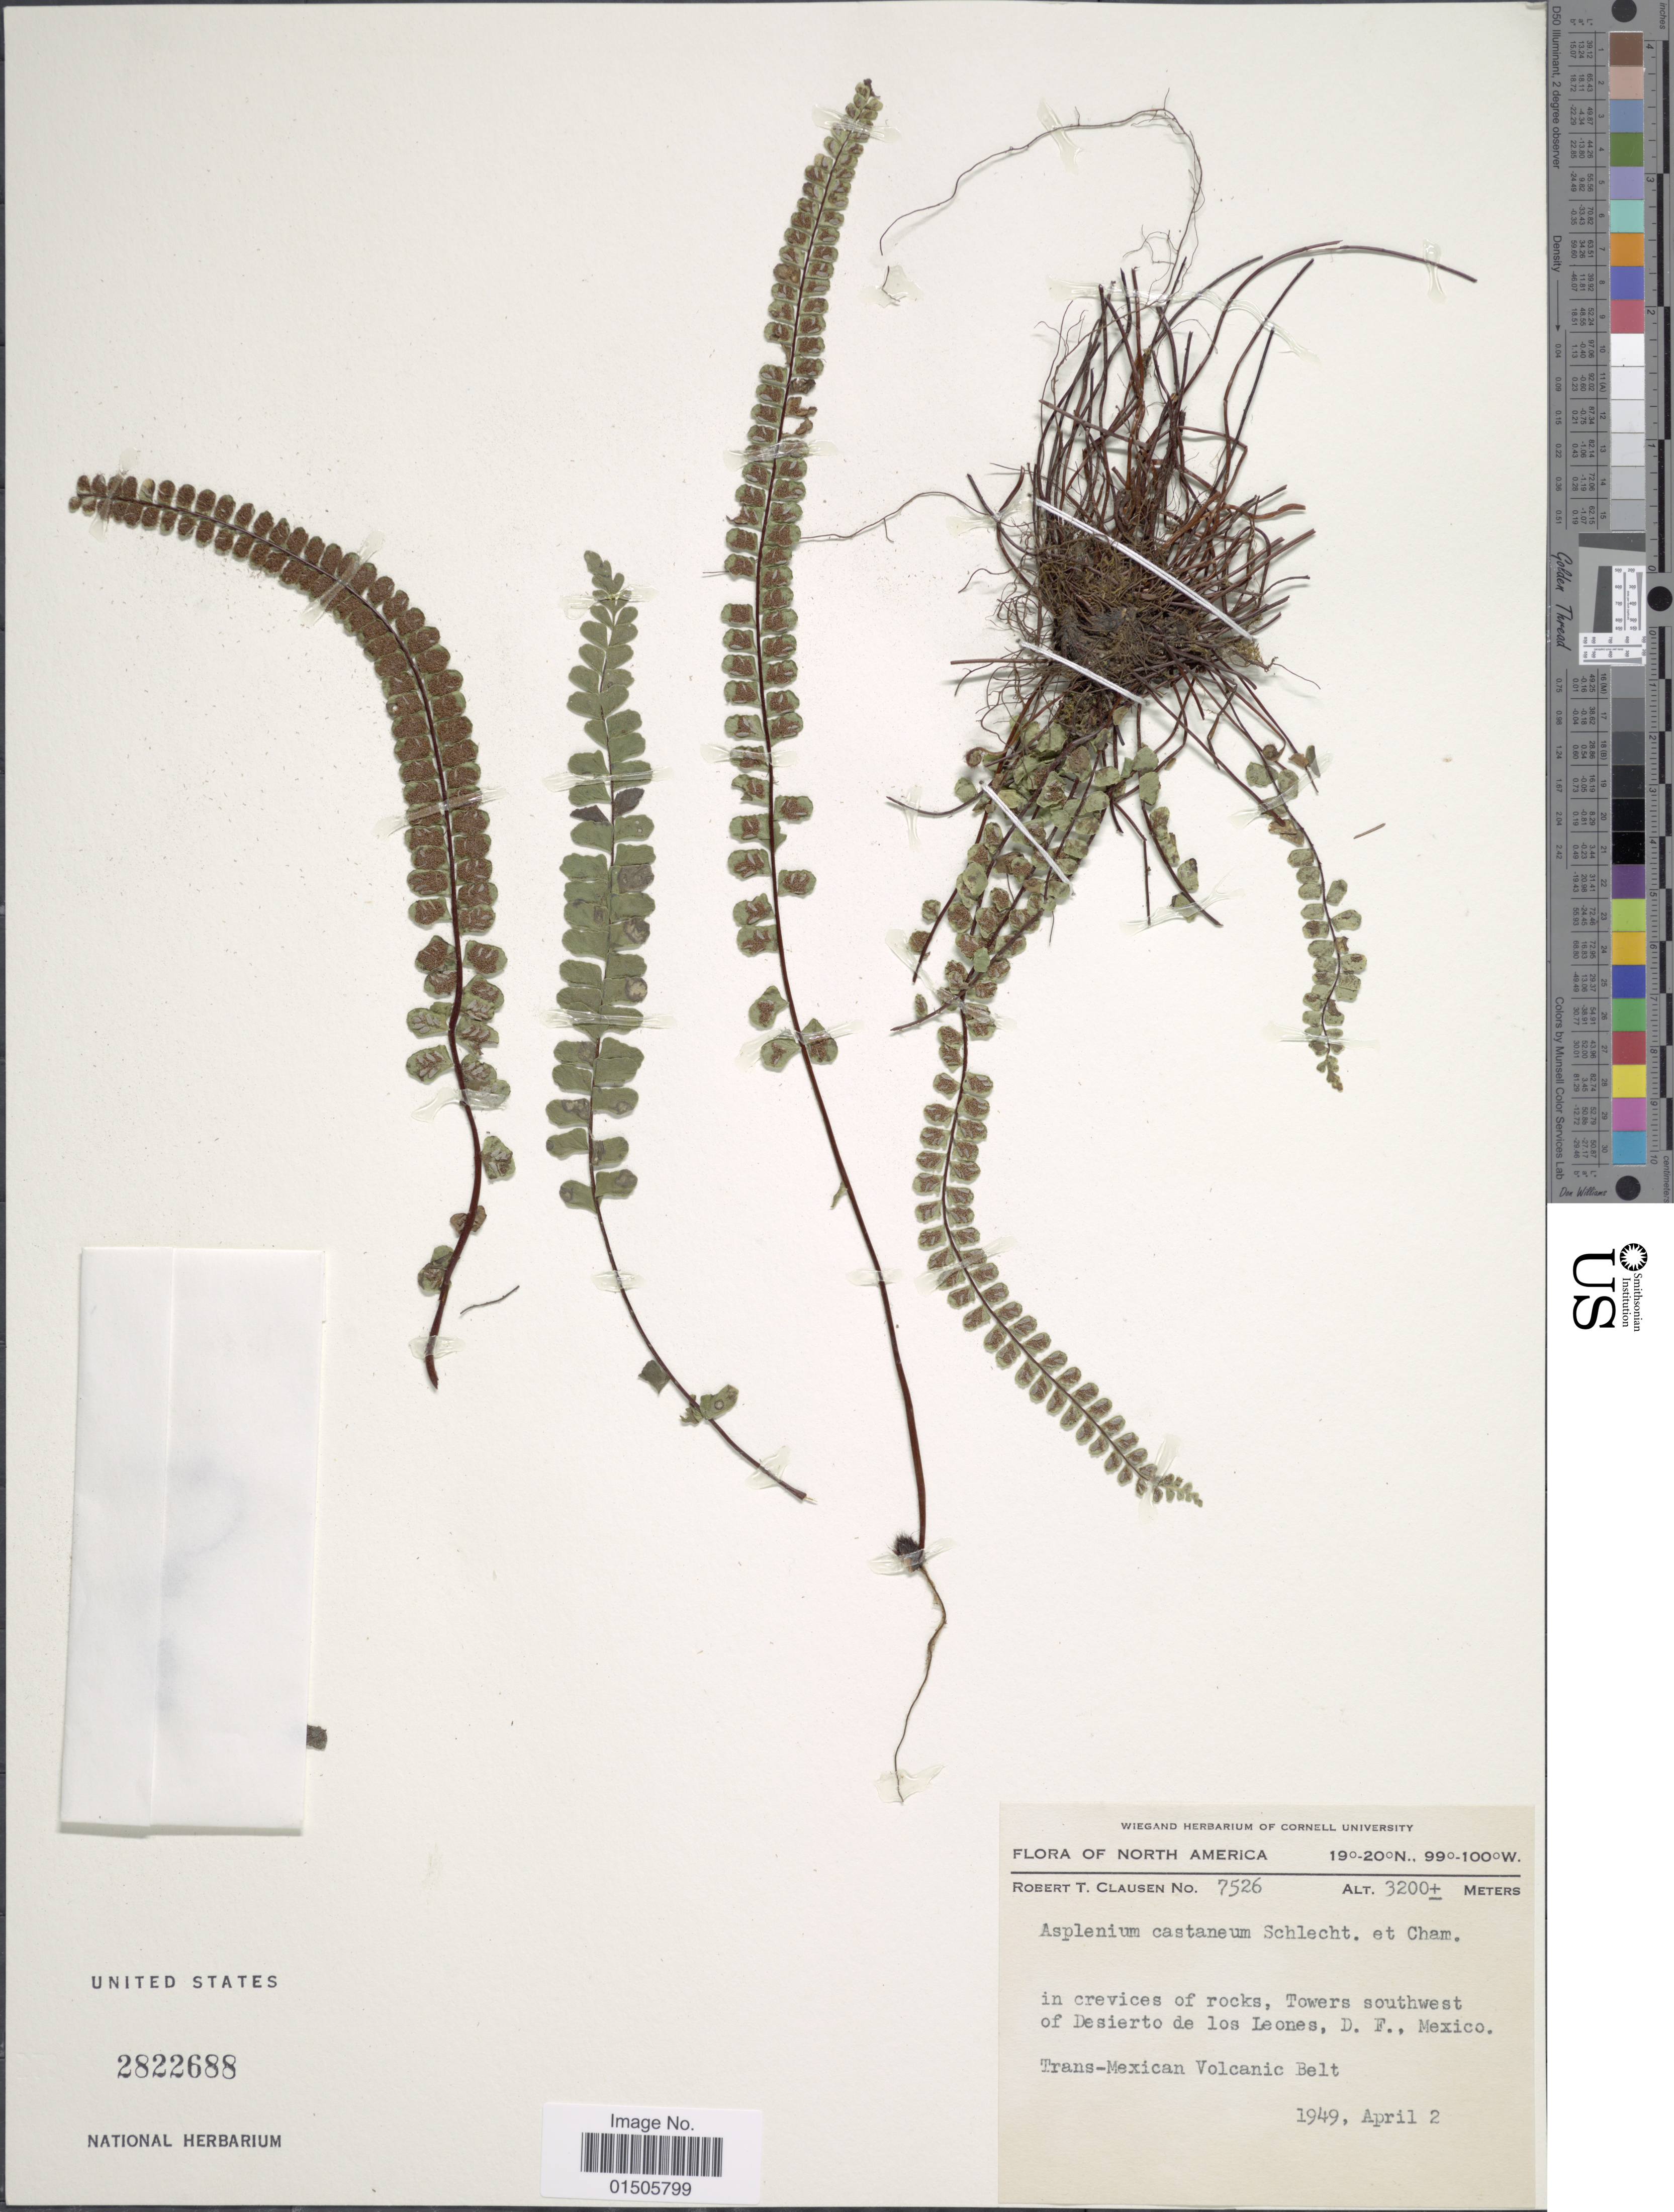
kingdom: Plantae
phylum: Tracheophyta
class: Polypodiopsida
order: Polypodiales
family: Aspleniaceae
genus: Asplenium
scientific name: Asplenium castaneum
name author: Schltdl. & Cham.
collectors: R. T. Clausen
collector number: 7526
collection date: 1949-04-02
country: Mexico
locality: In crevices of rocks, Towers southwest of Desierto de los Leones, D.F., Trans Mexcian Volcanic Belt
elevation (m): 3200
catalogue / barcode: US 2822688